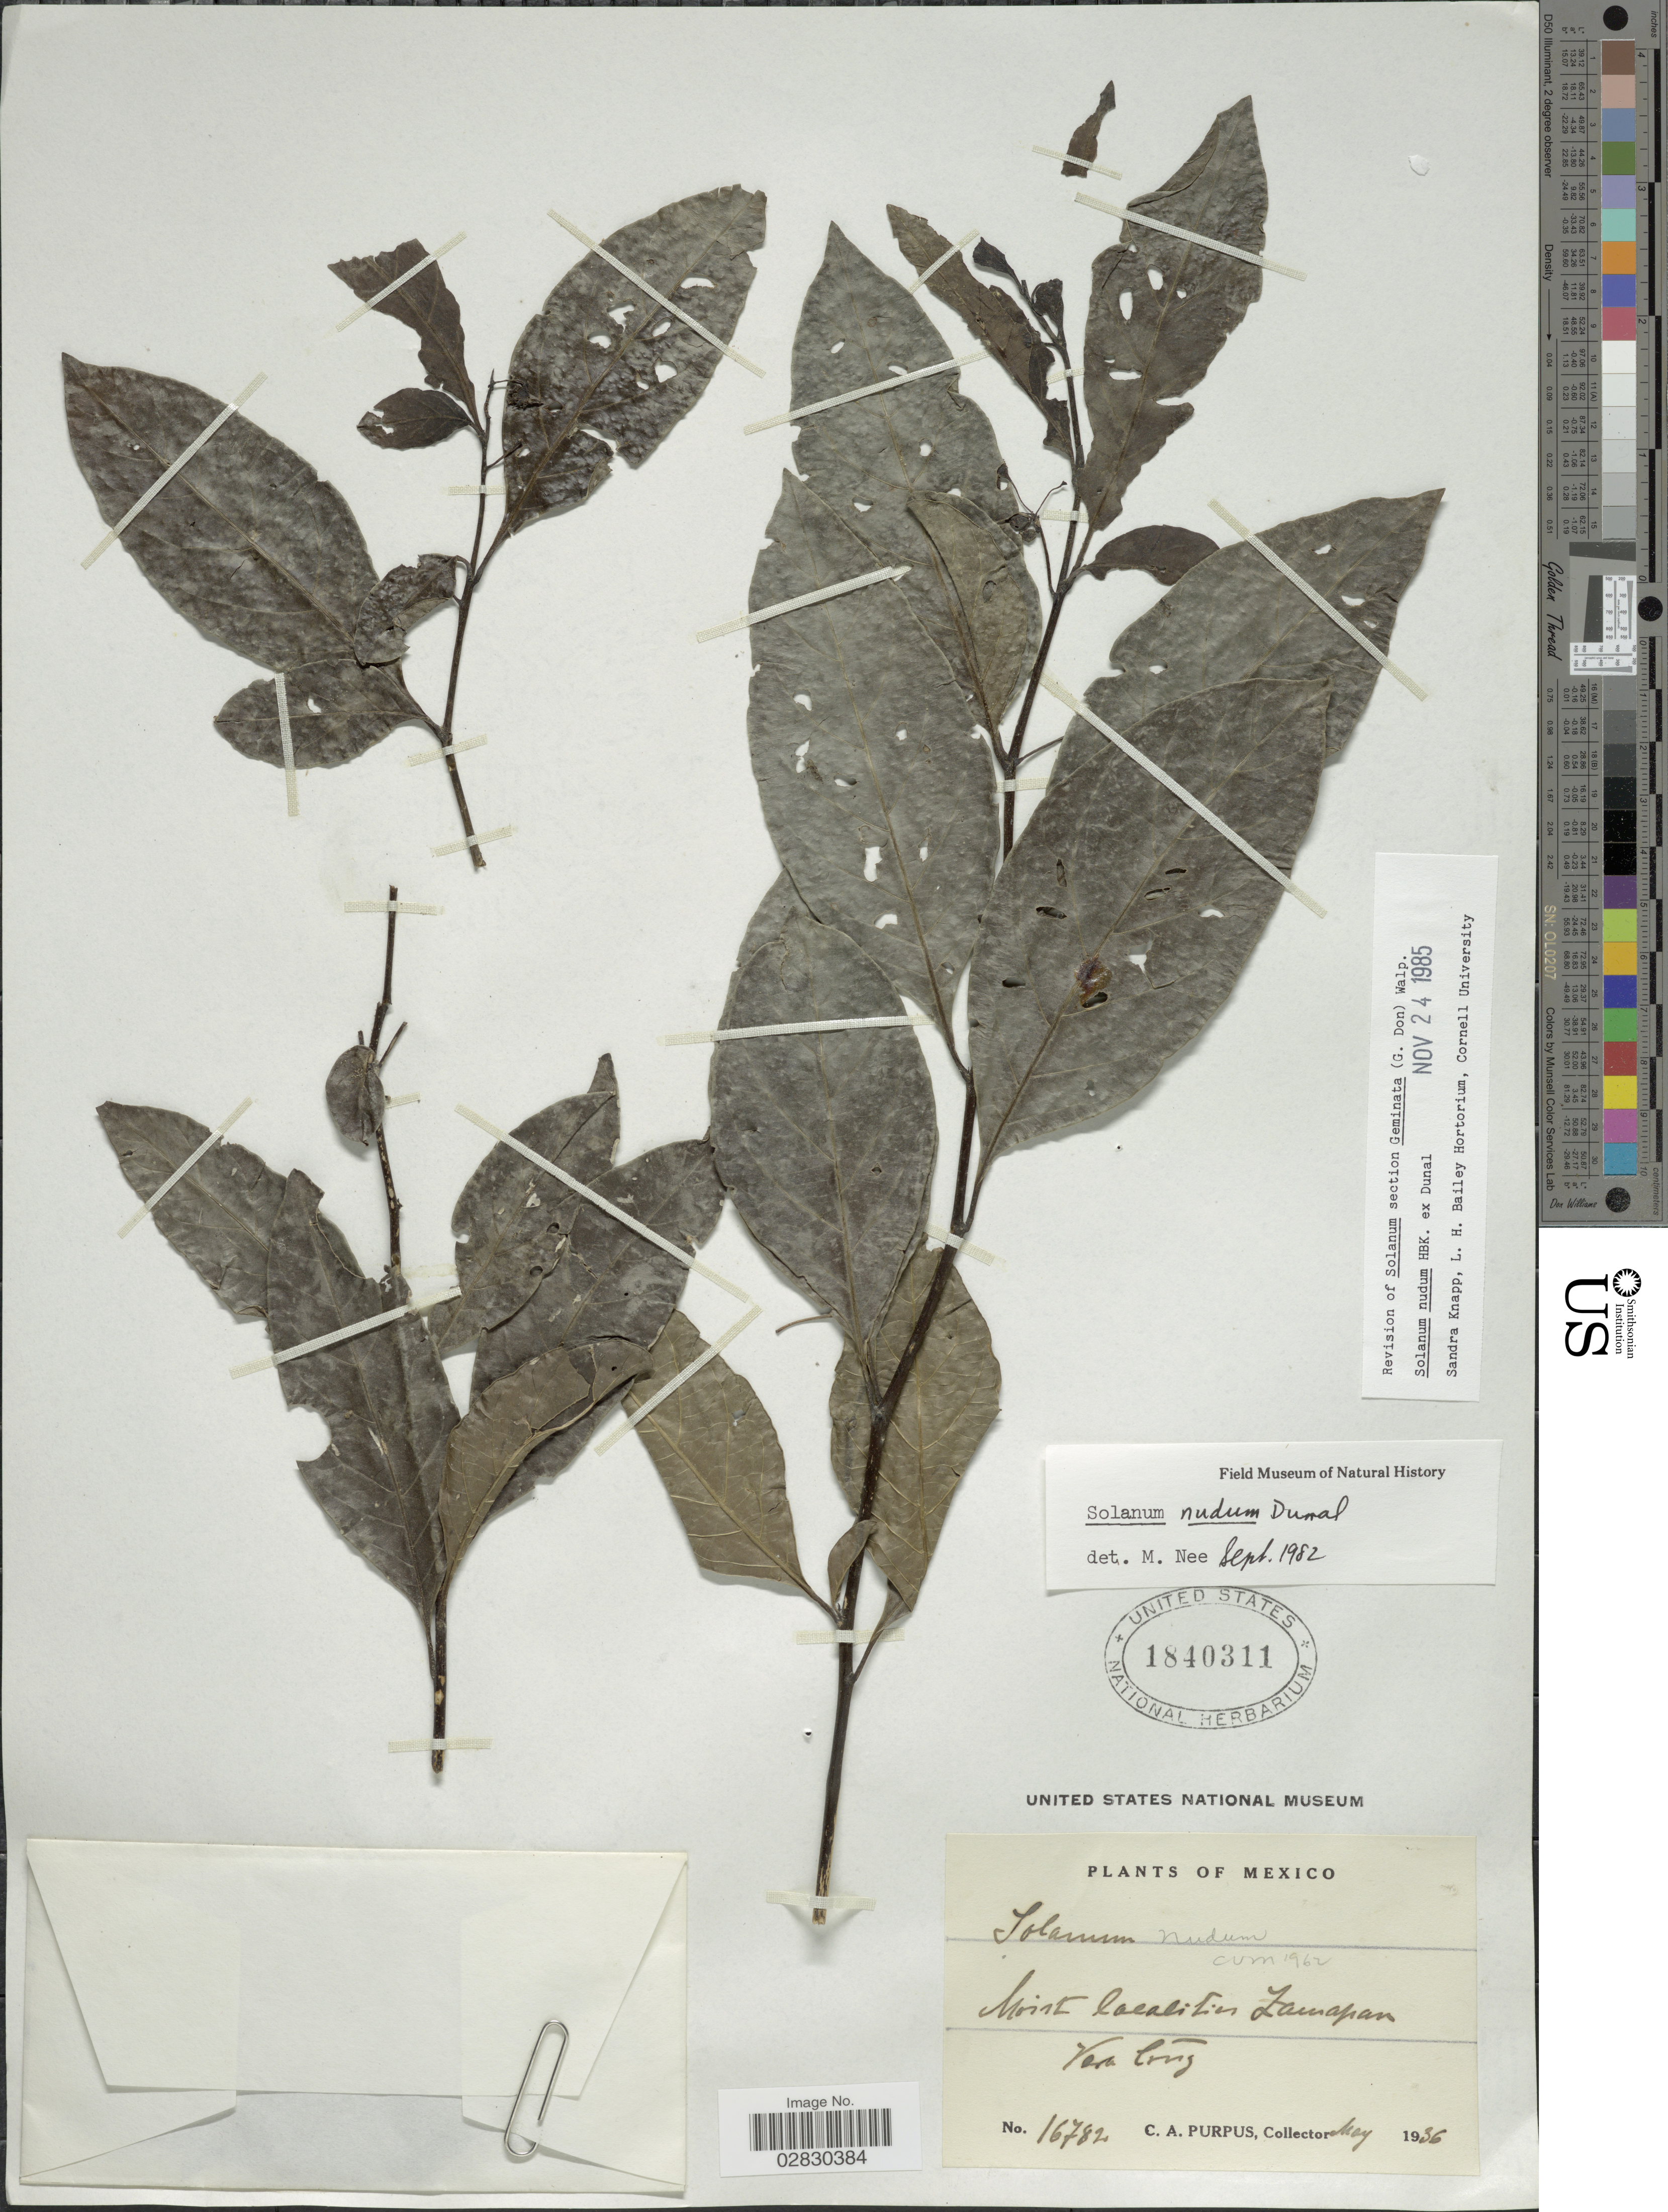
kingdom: Plantae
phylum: Tracheophyta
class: Magnoliopsida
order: Solanales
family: Solanaceae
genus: Solanum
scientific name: Solanum nudum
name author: Humb. & Bonpl. ex Dunal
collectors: C. A. Purpus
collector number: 16782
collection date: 1936-05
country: Mexico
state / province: Veracruz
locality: Zacuapan. Vera Cruz.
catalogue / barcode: US 1840311